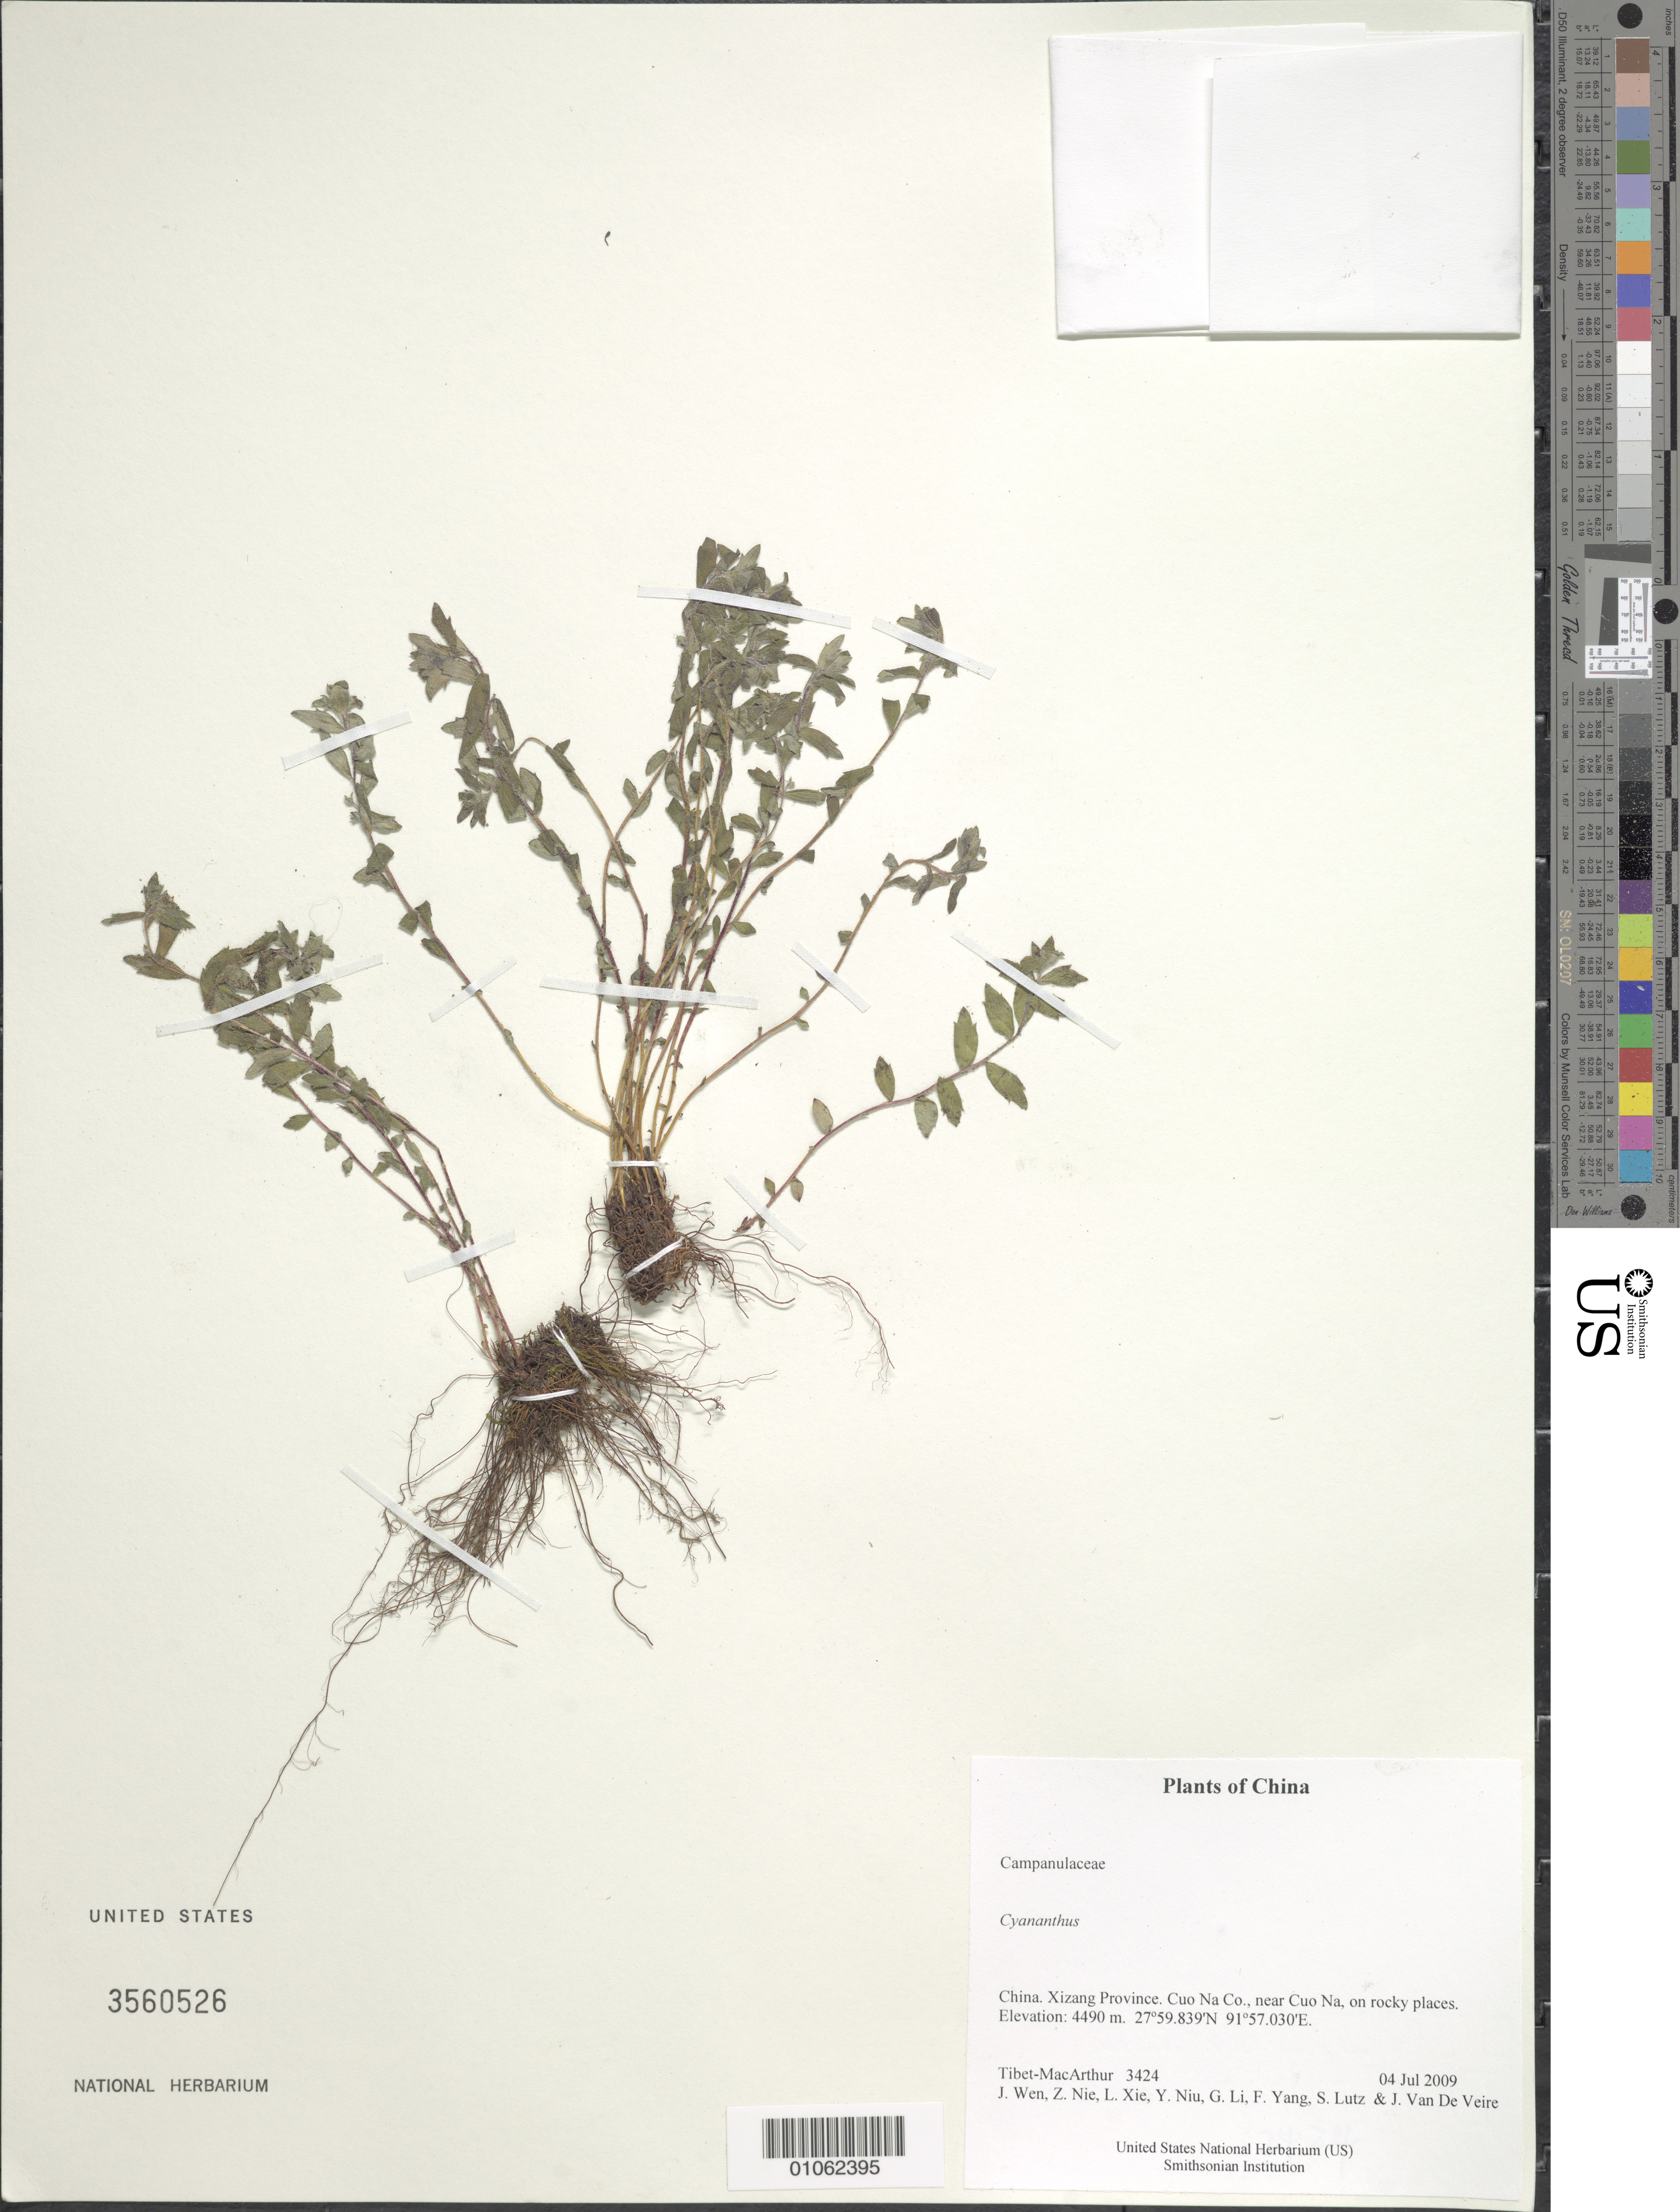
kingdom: Plantae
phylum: Tracheophyta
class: Magnoliopsida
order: Asterales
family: Campanulaceae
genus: Cyananthus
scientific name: Cyananthus sp.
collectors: Tibet-MacArthur, J. Wen, Z. Nie, L. Xie, Y. Niu, G. Li, F. Yang, S. Lutz & J. Van De Veire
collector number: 3424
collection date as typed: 04 Jul 2009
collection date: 2009-07-04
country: China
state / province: Xizang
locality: Cuo Na Co., near Cuo Na, on rocky places.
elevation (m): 4490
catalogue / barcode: US 3560526